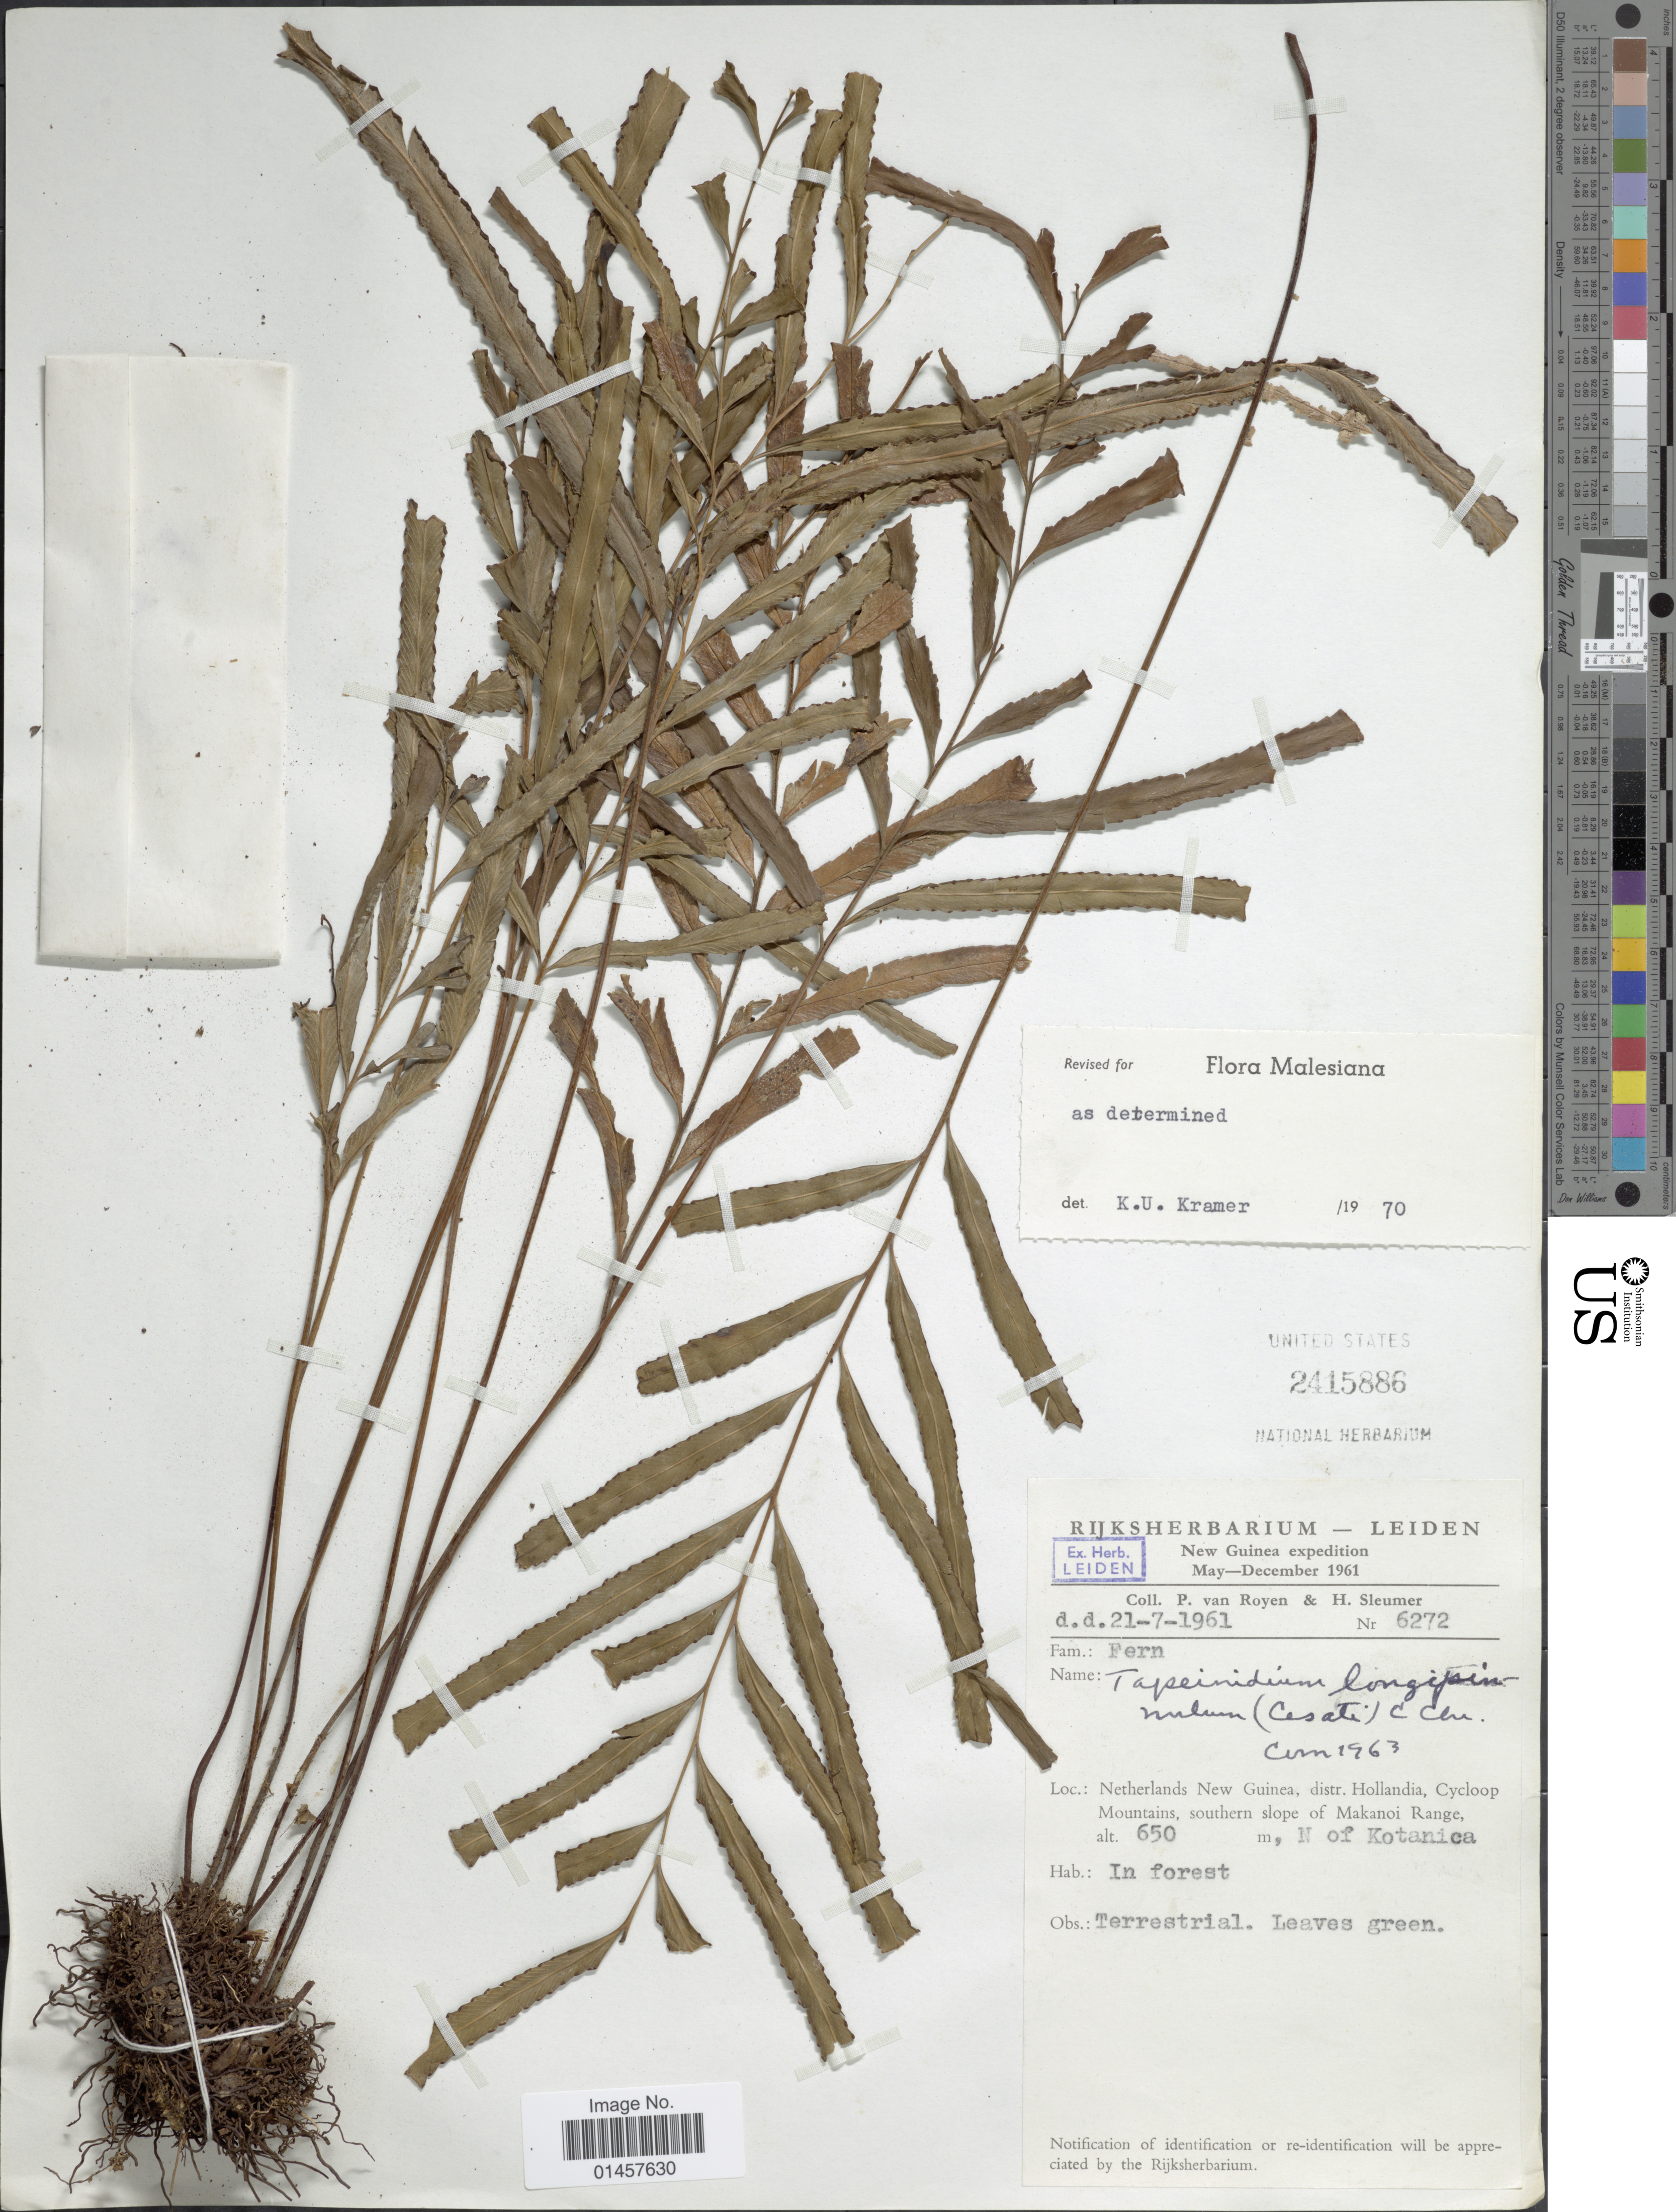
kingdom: Plantae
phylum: Tracheophyta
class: Polypodiopsida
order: Polypodiales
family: Lindsaeaceae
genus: Tapeinidium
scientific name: Tapeinidium longipinnatum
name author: (Ces.) C. Chr.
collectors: P. van Royen & H. O. Sleumer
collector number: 6272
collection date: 1961-07-21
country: Indonesia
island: New Guinea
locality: Netherlands New Guinea, distr. Hollandia, Cycloop Mountains, southern slope of Makanoi Range, N of Kotanica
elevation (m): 650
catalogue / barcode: US 2415886